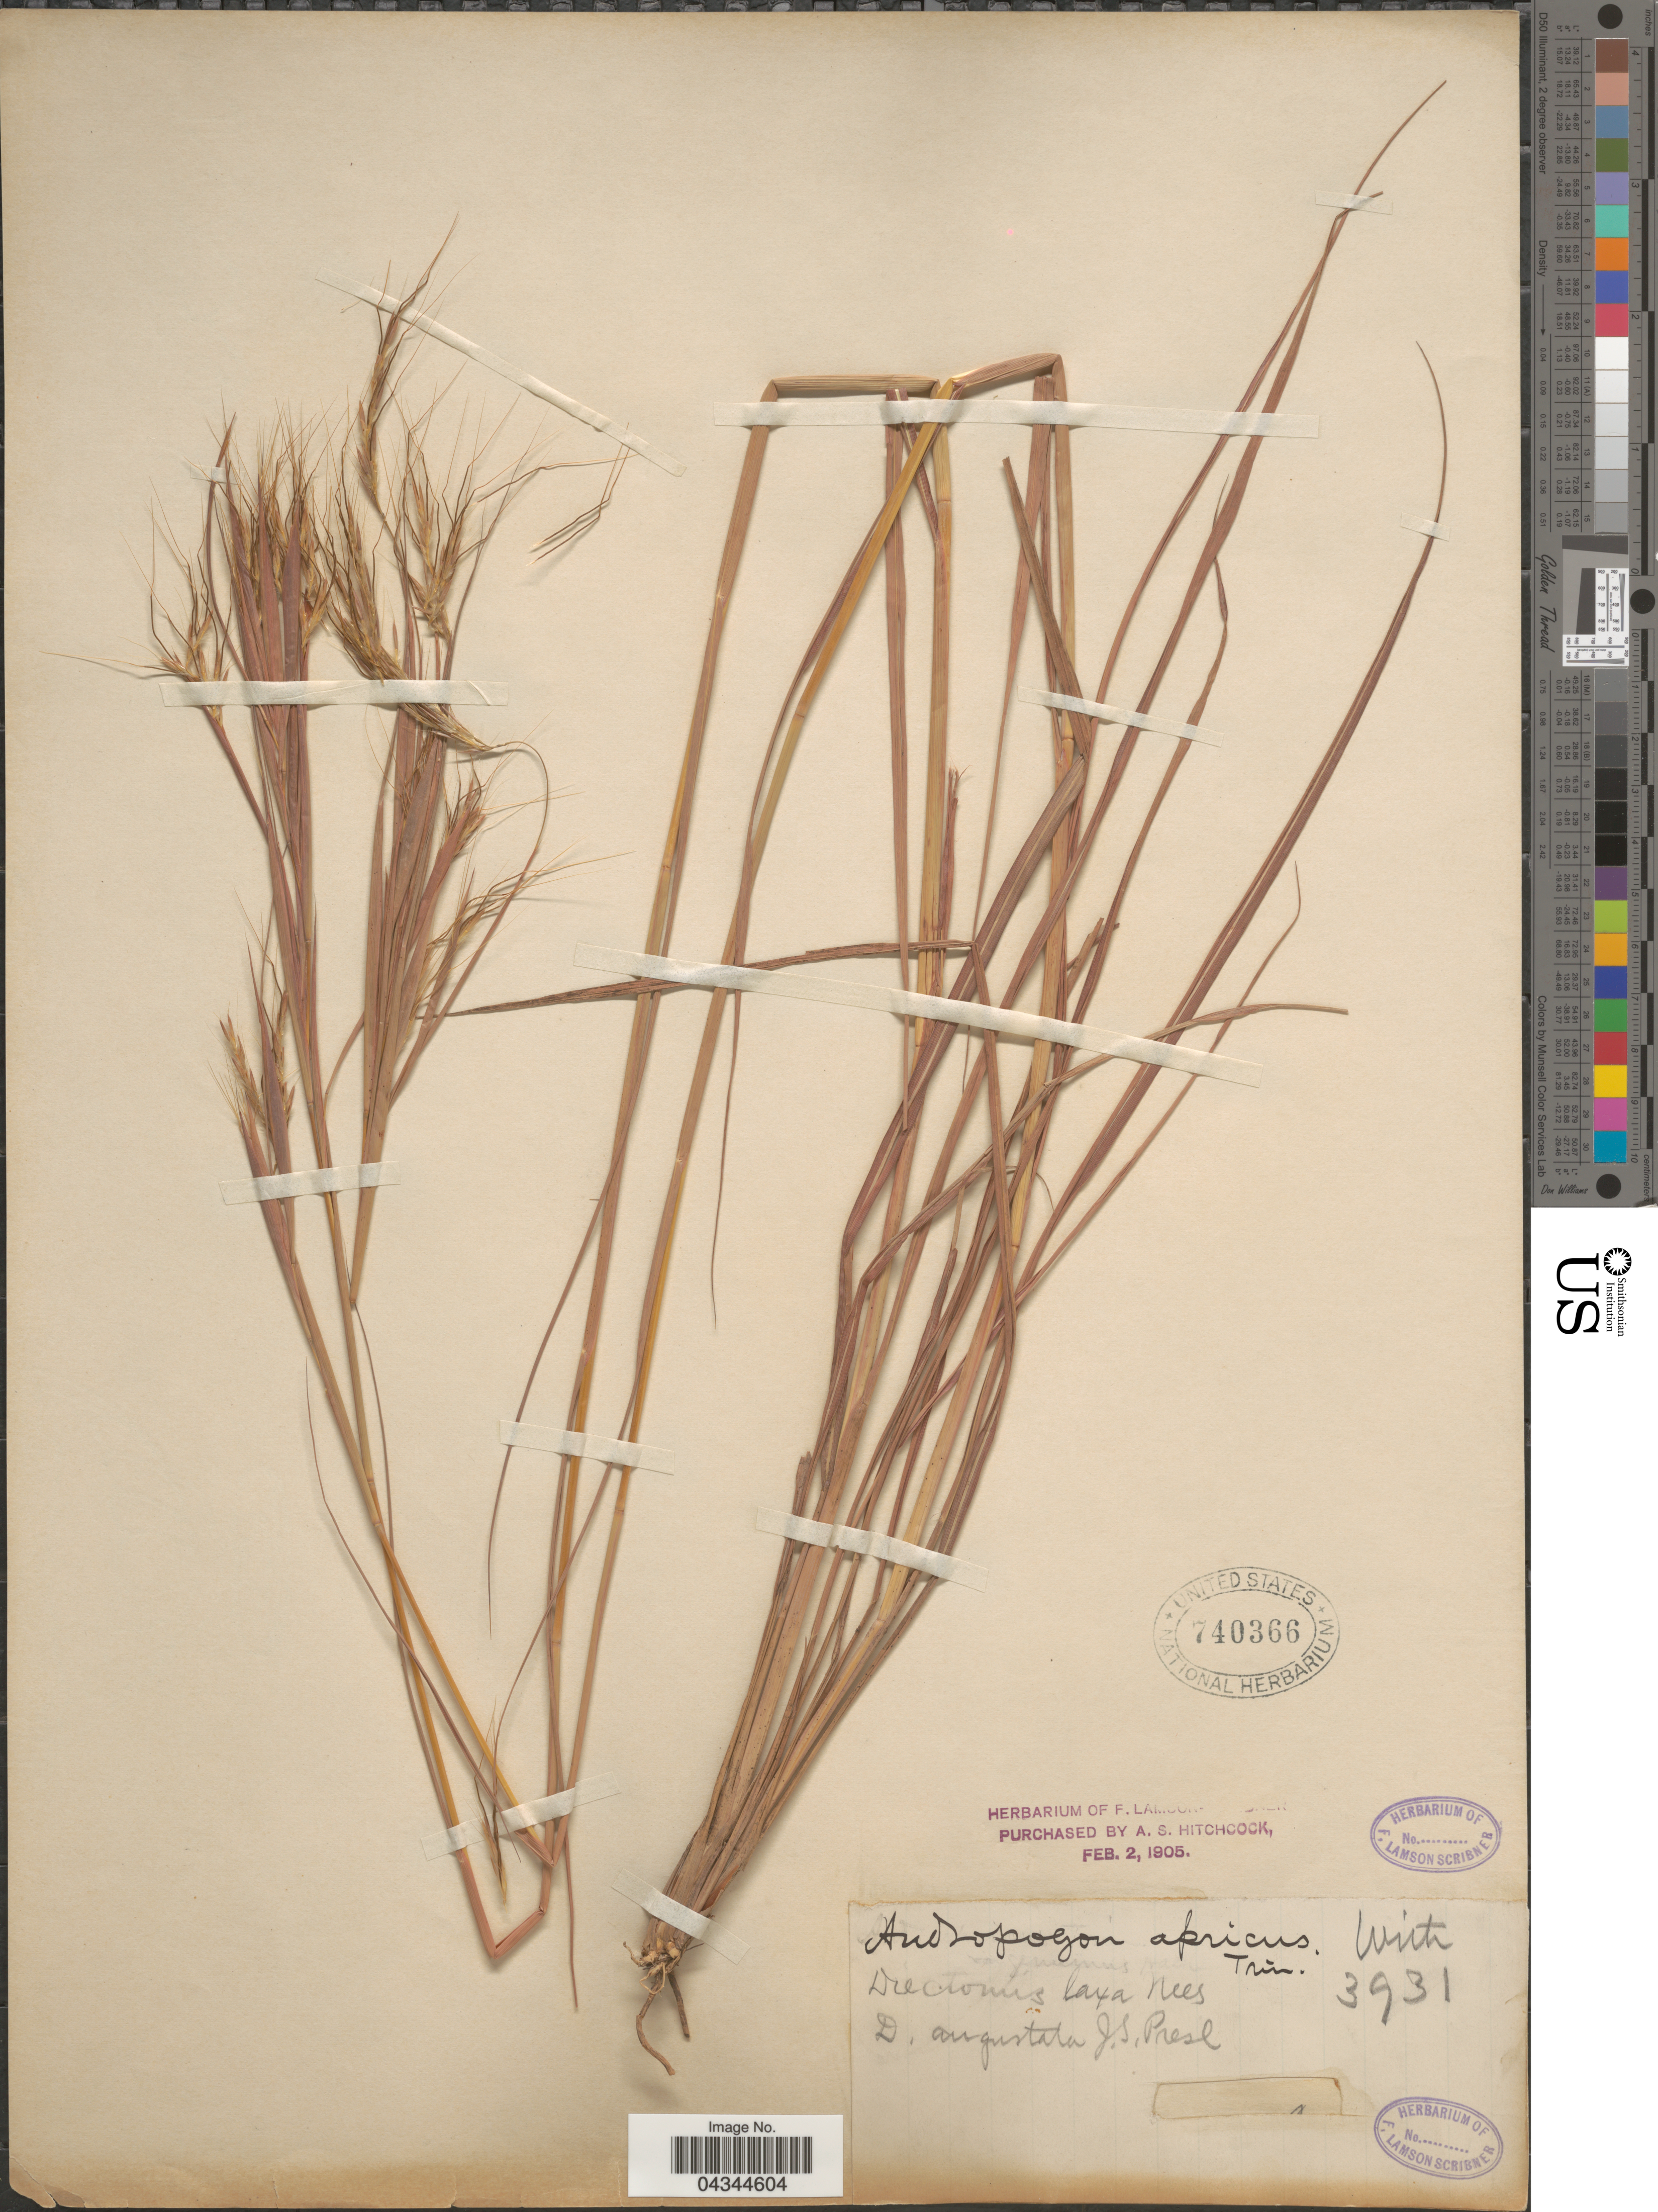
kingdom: Plantae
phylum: Tracheophyta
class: Liliopsida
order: Poales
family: Poaceae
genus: Andropogon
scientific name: Andropogon angustatus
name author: (J. Presl) Steud.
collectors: -. Wirth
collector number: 3931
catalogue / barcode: US 740366